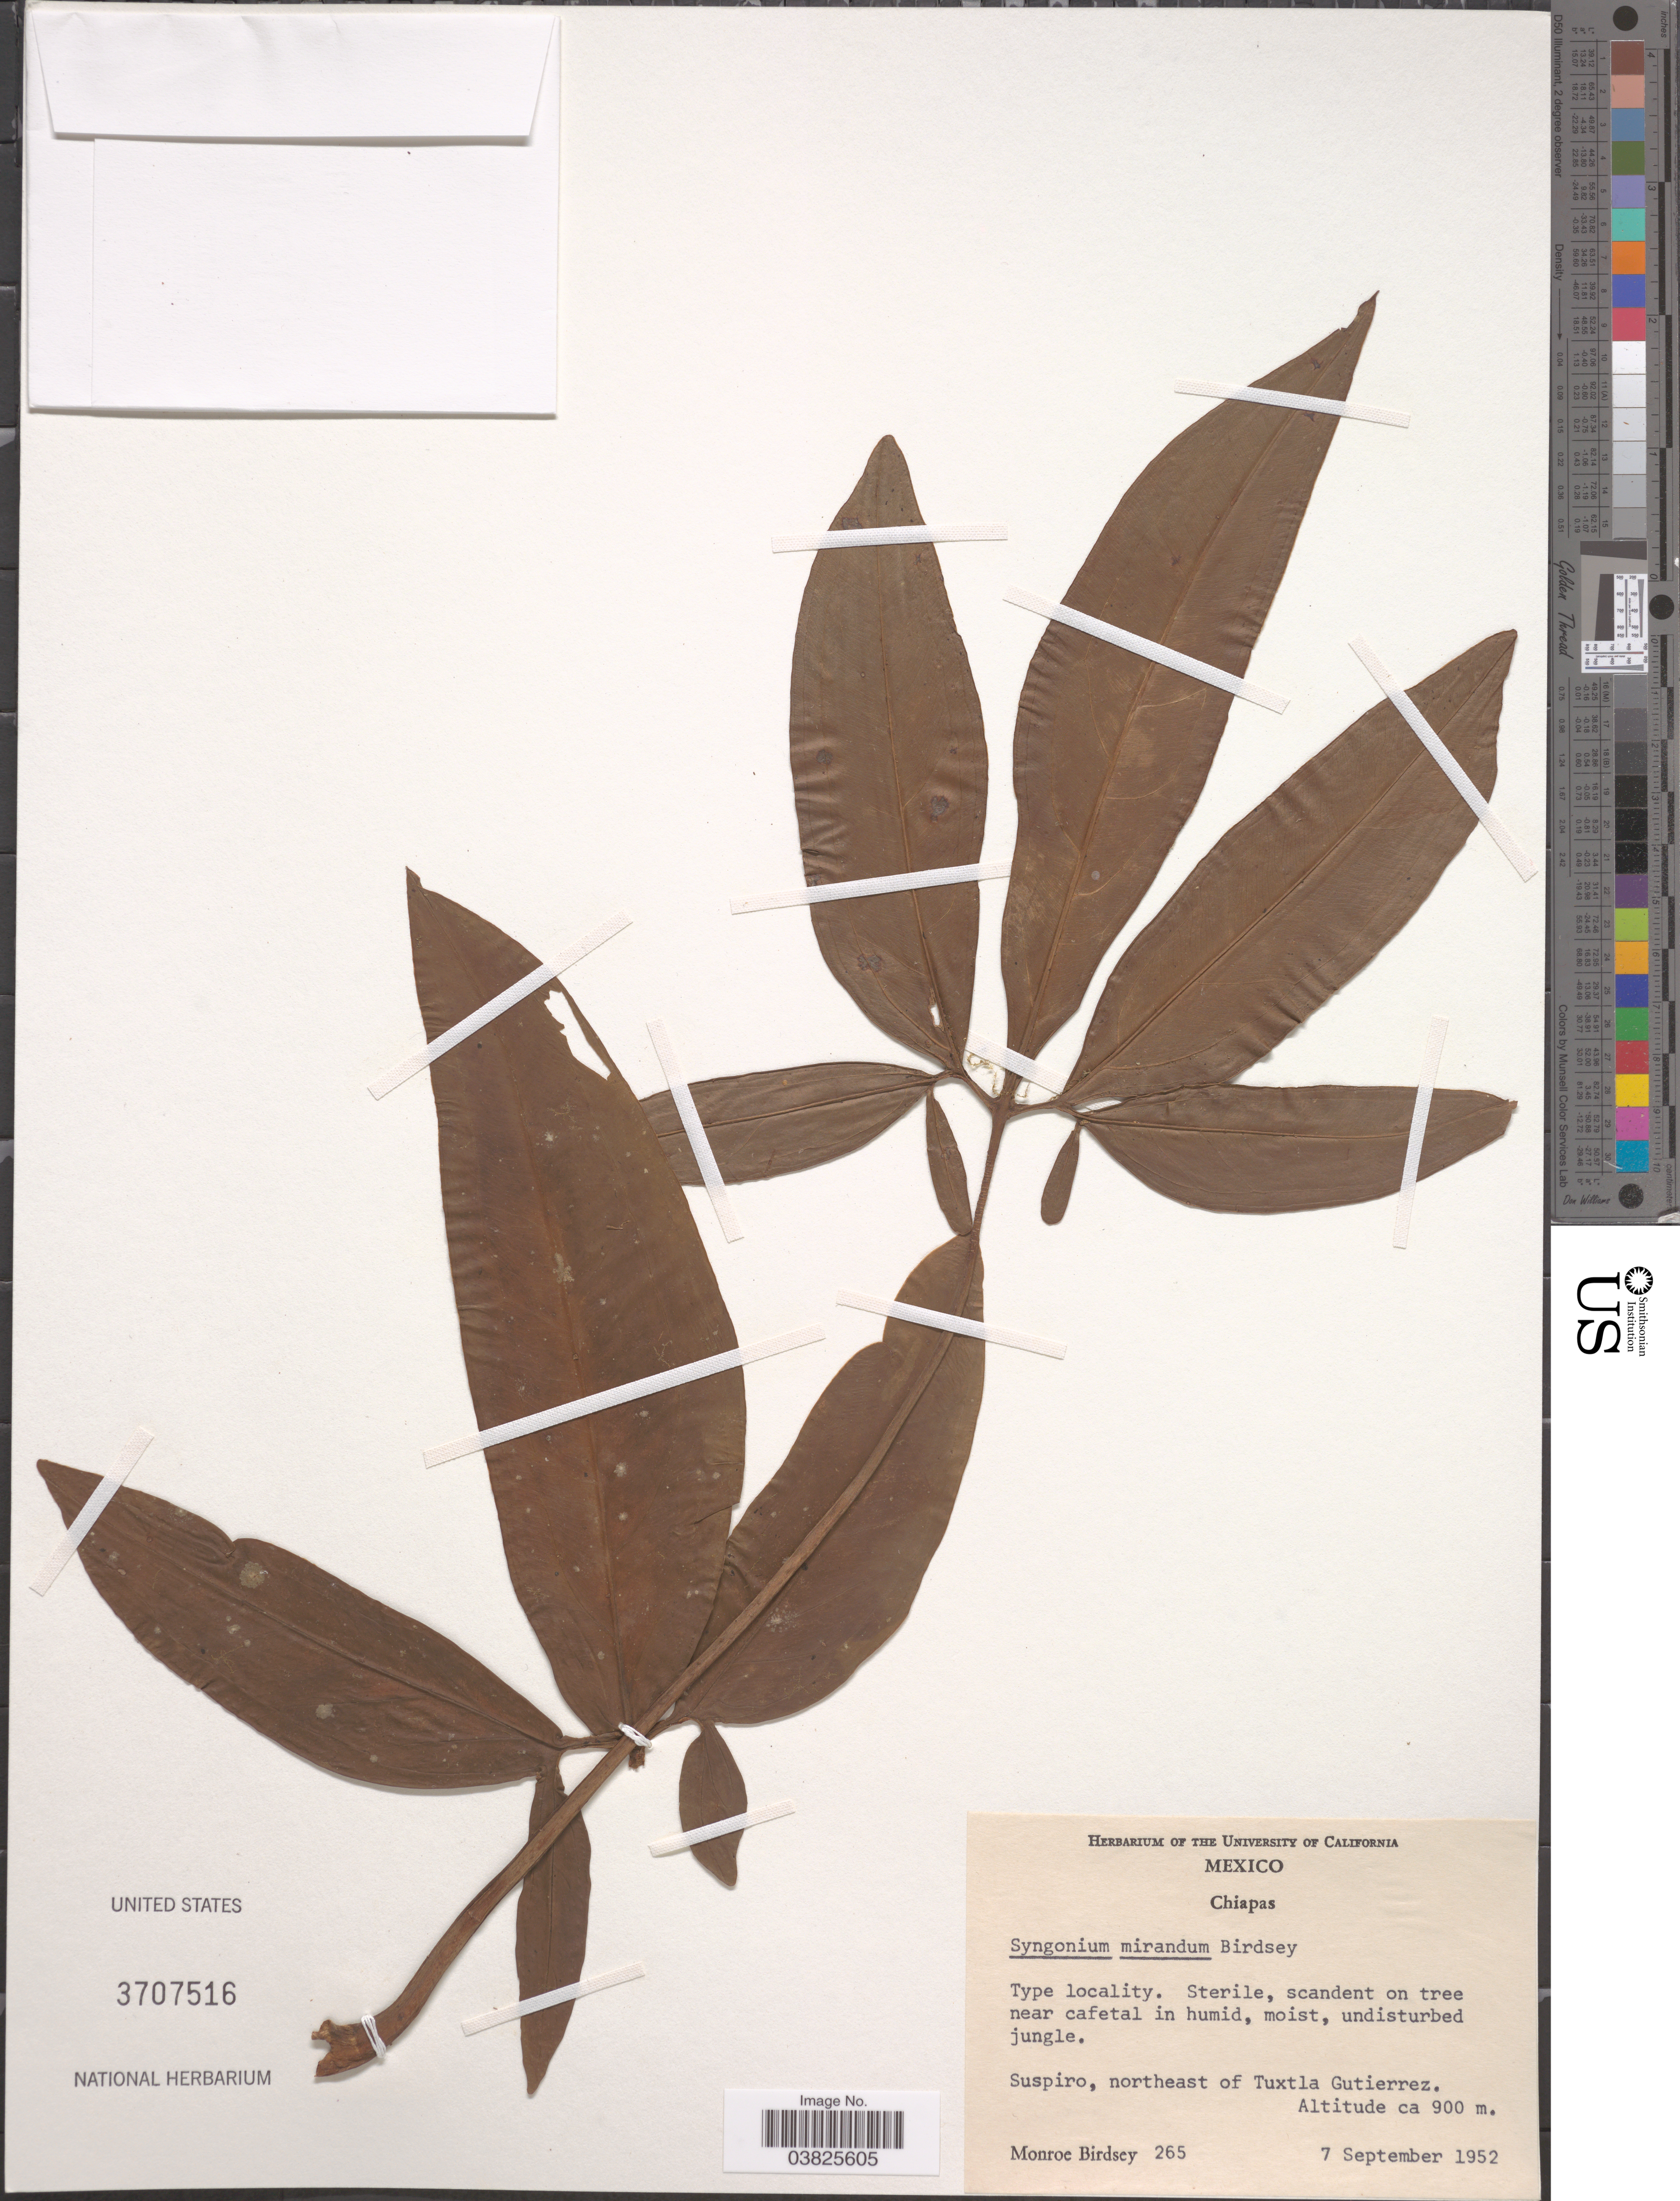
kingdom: Plantae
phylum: Tracheophyta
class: Liliopsida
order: Alismatales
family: Araceae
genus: Syngonium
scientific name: Syngonium mirandum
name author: Birdsey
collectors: M. Birdsey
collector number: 265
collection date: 1952-09-07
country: Mexico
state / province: Chiapas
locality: Suspiro, northeast of Tuxtla Gutierrez.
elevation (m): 900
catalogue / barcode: US 3707516